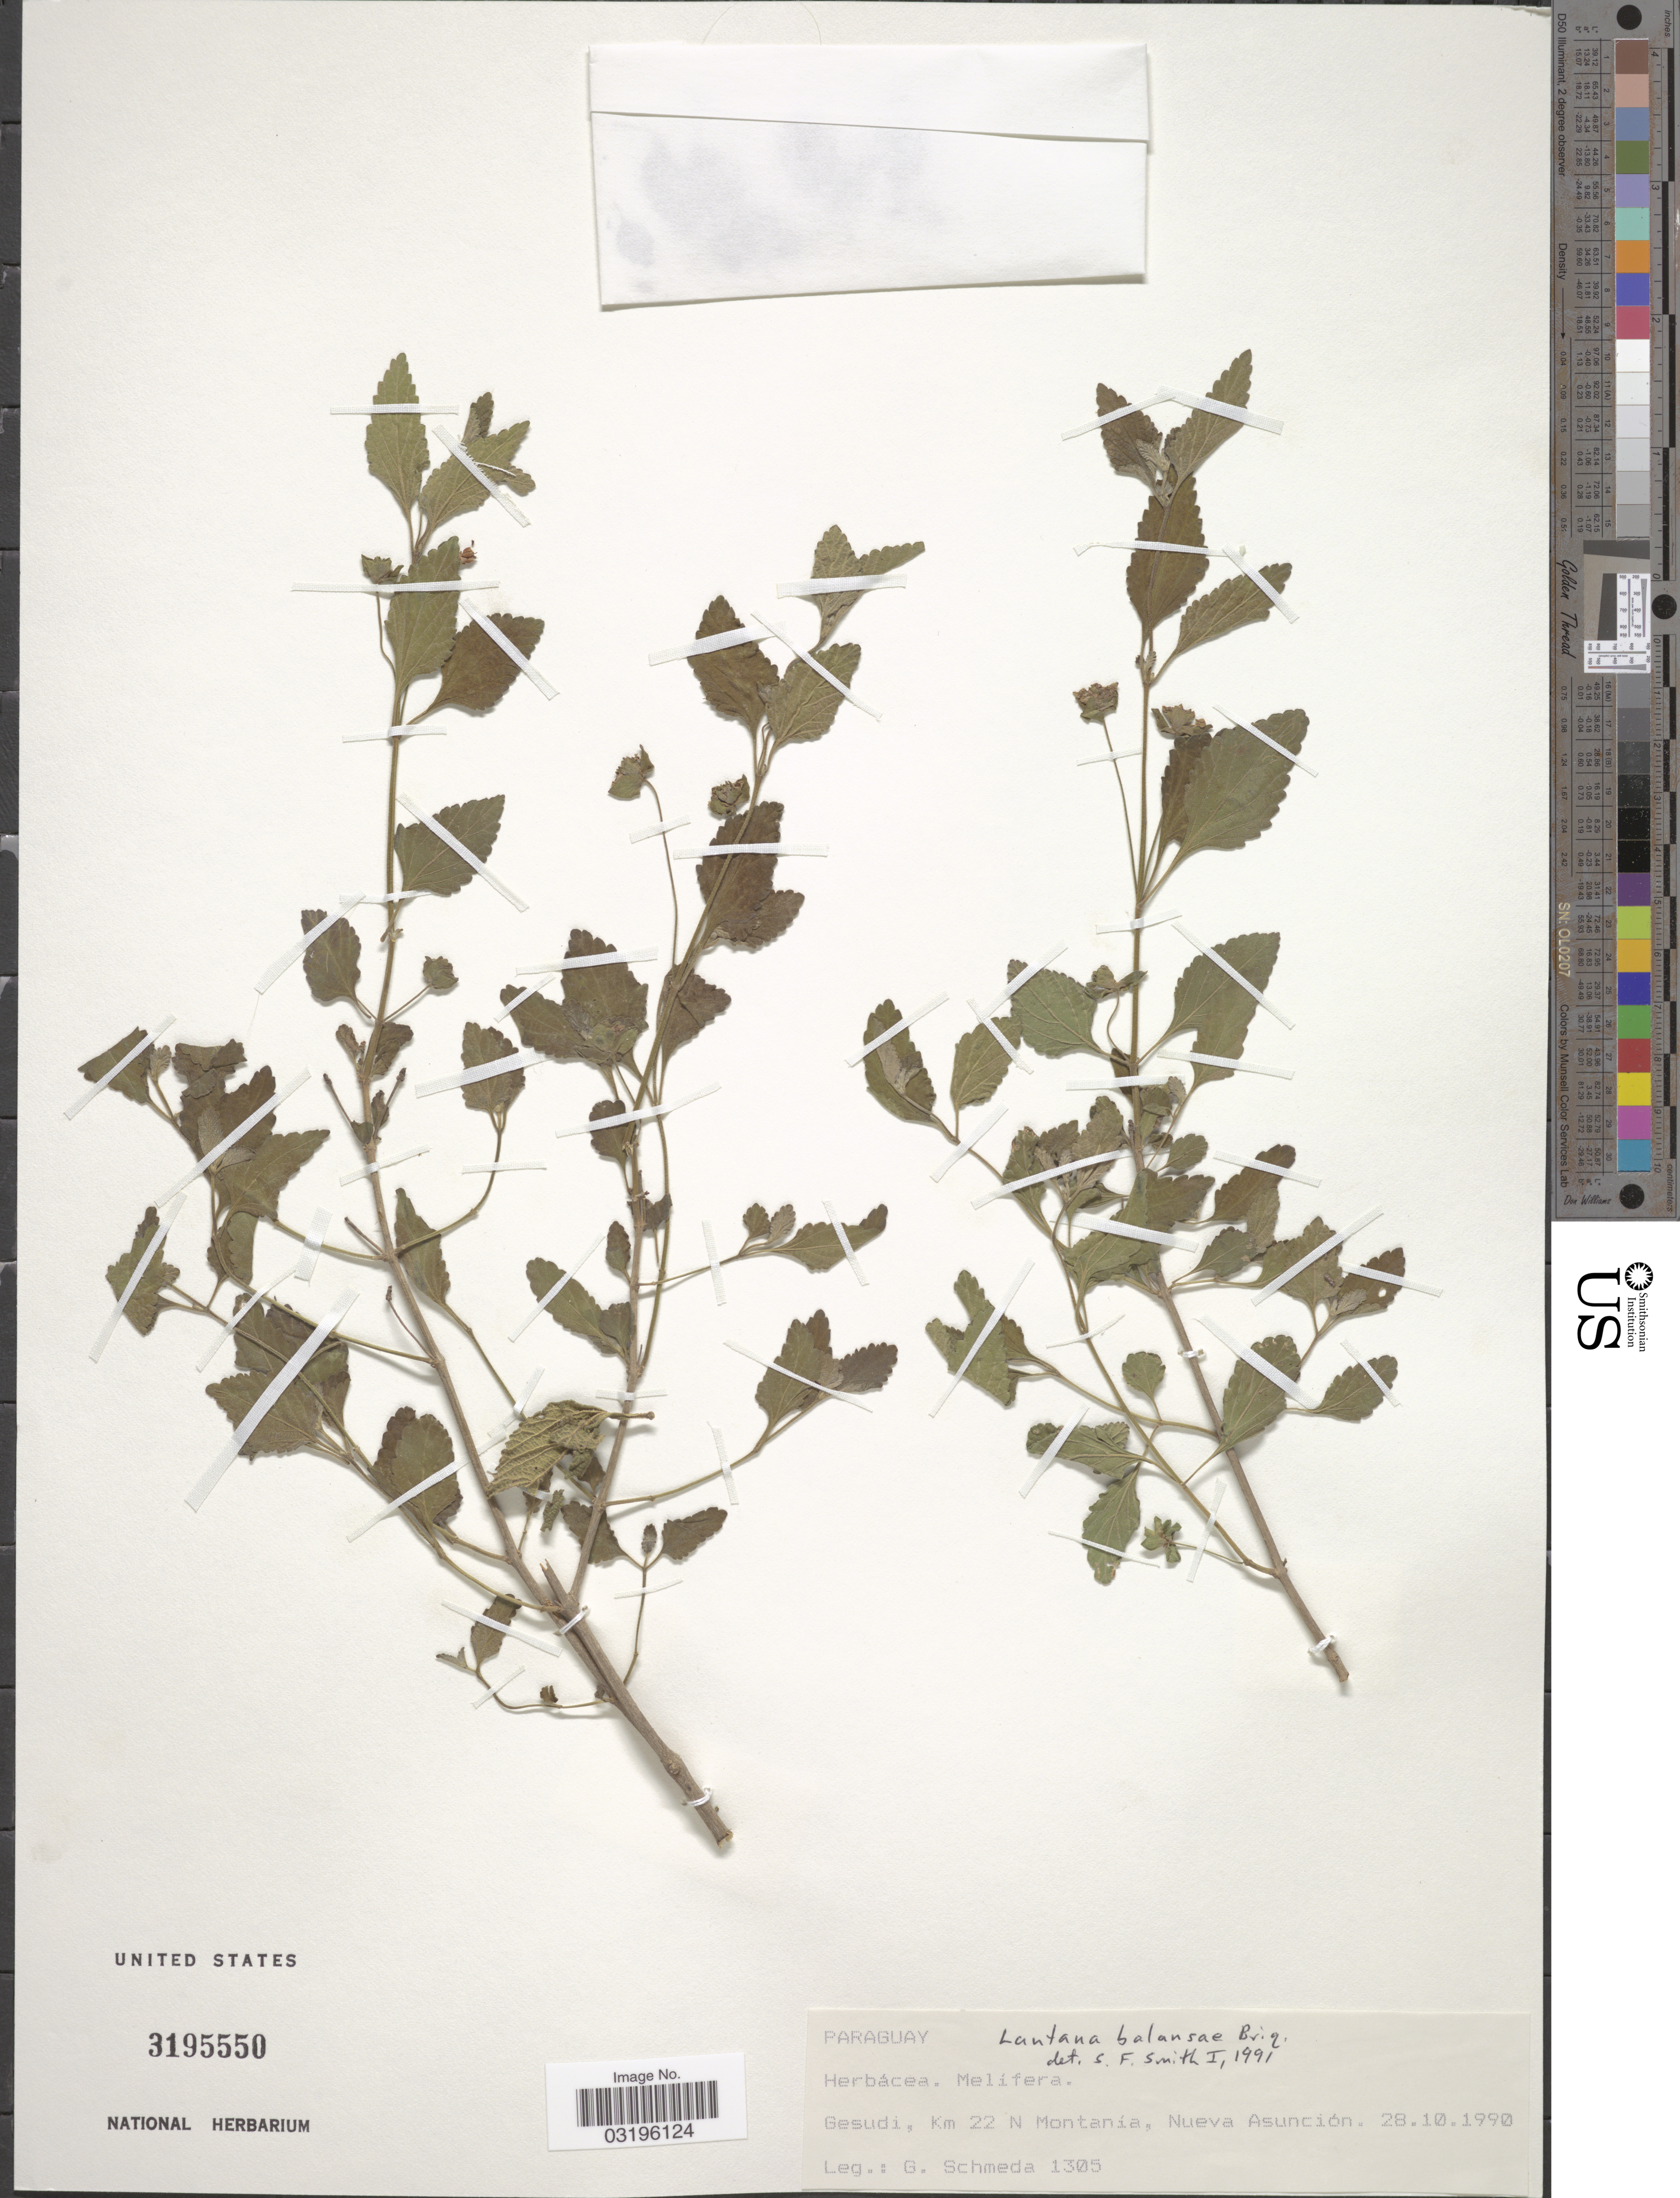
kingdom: Plantae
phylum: Tracheophyta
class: Magnoliopsida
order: Lamiales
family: Verbenaceae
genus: Lantana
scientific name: Lantana balansae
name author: Briq.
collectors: G. Schmeda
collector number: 1305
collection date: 1990-10-28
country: Paraguay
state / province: Asuncion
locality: Gesudi, Km 22 N Montanía, Nueva Asunción.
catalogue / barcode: US 3195550